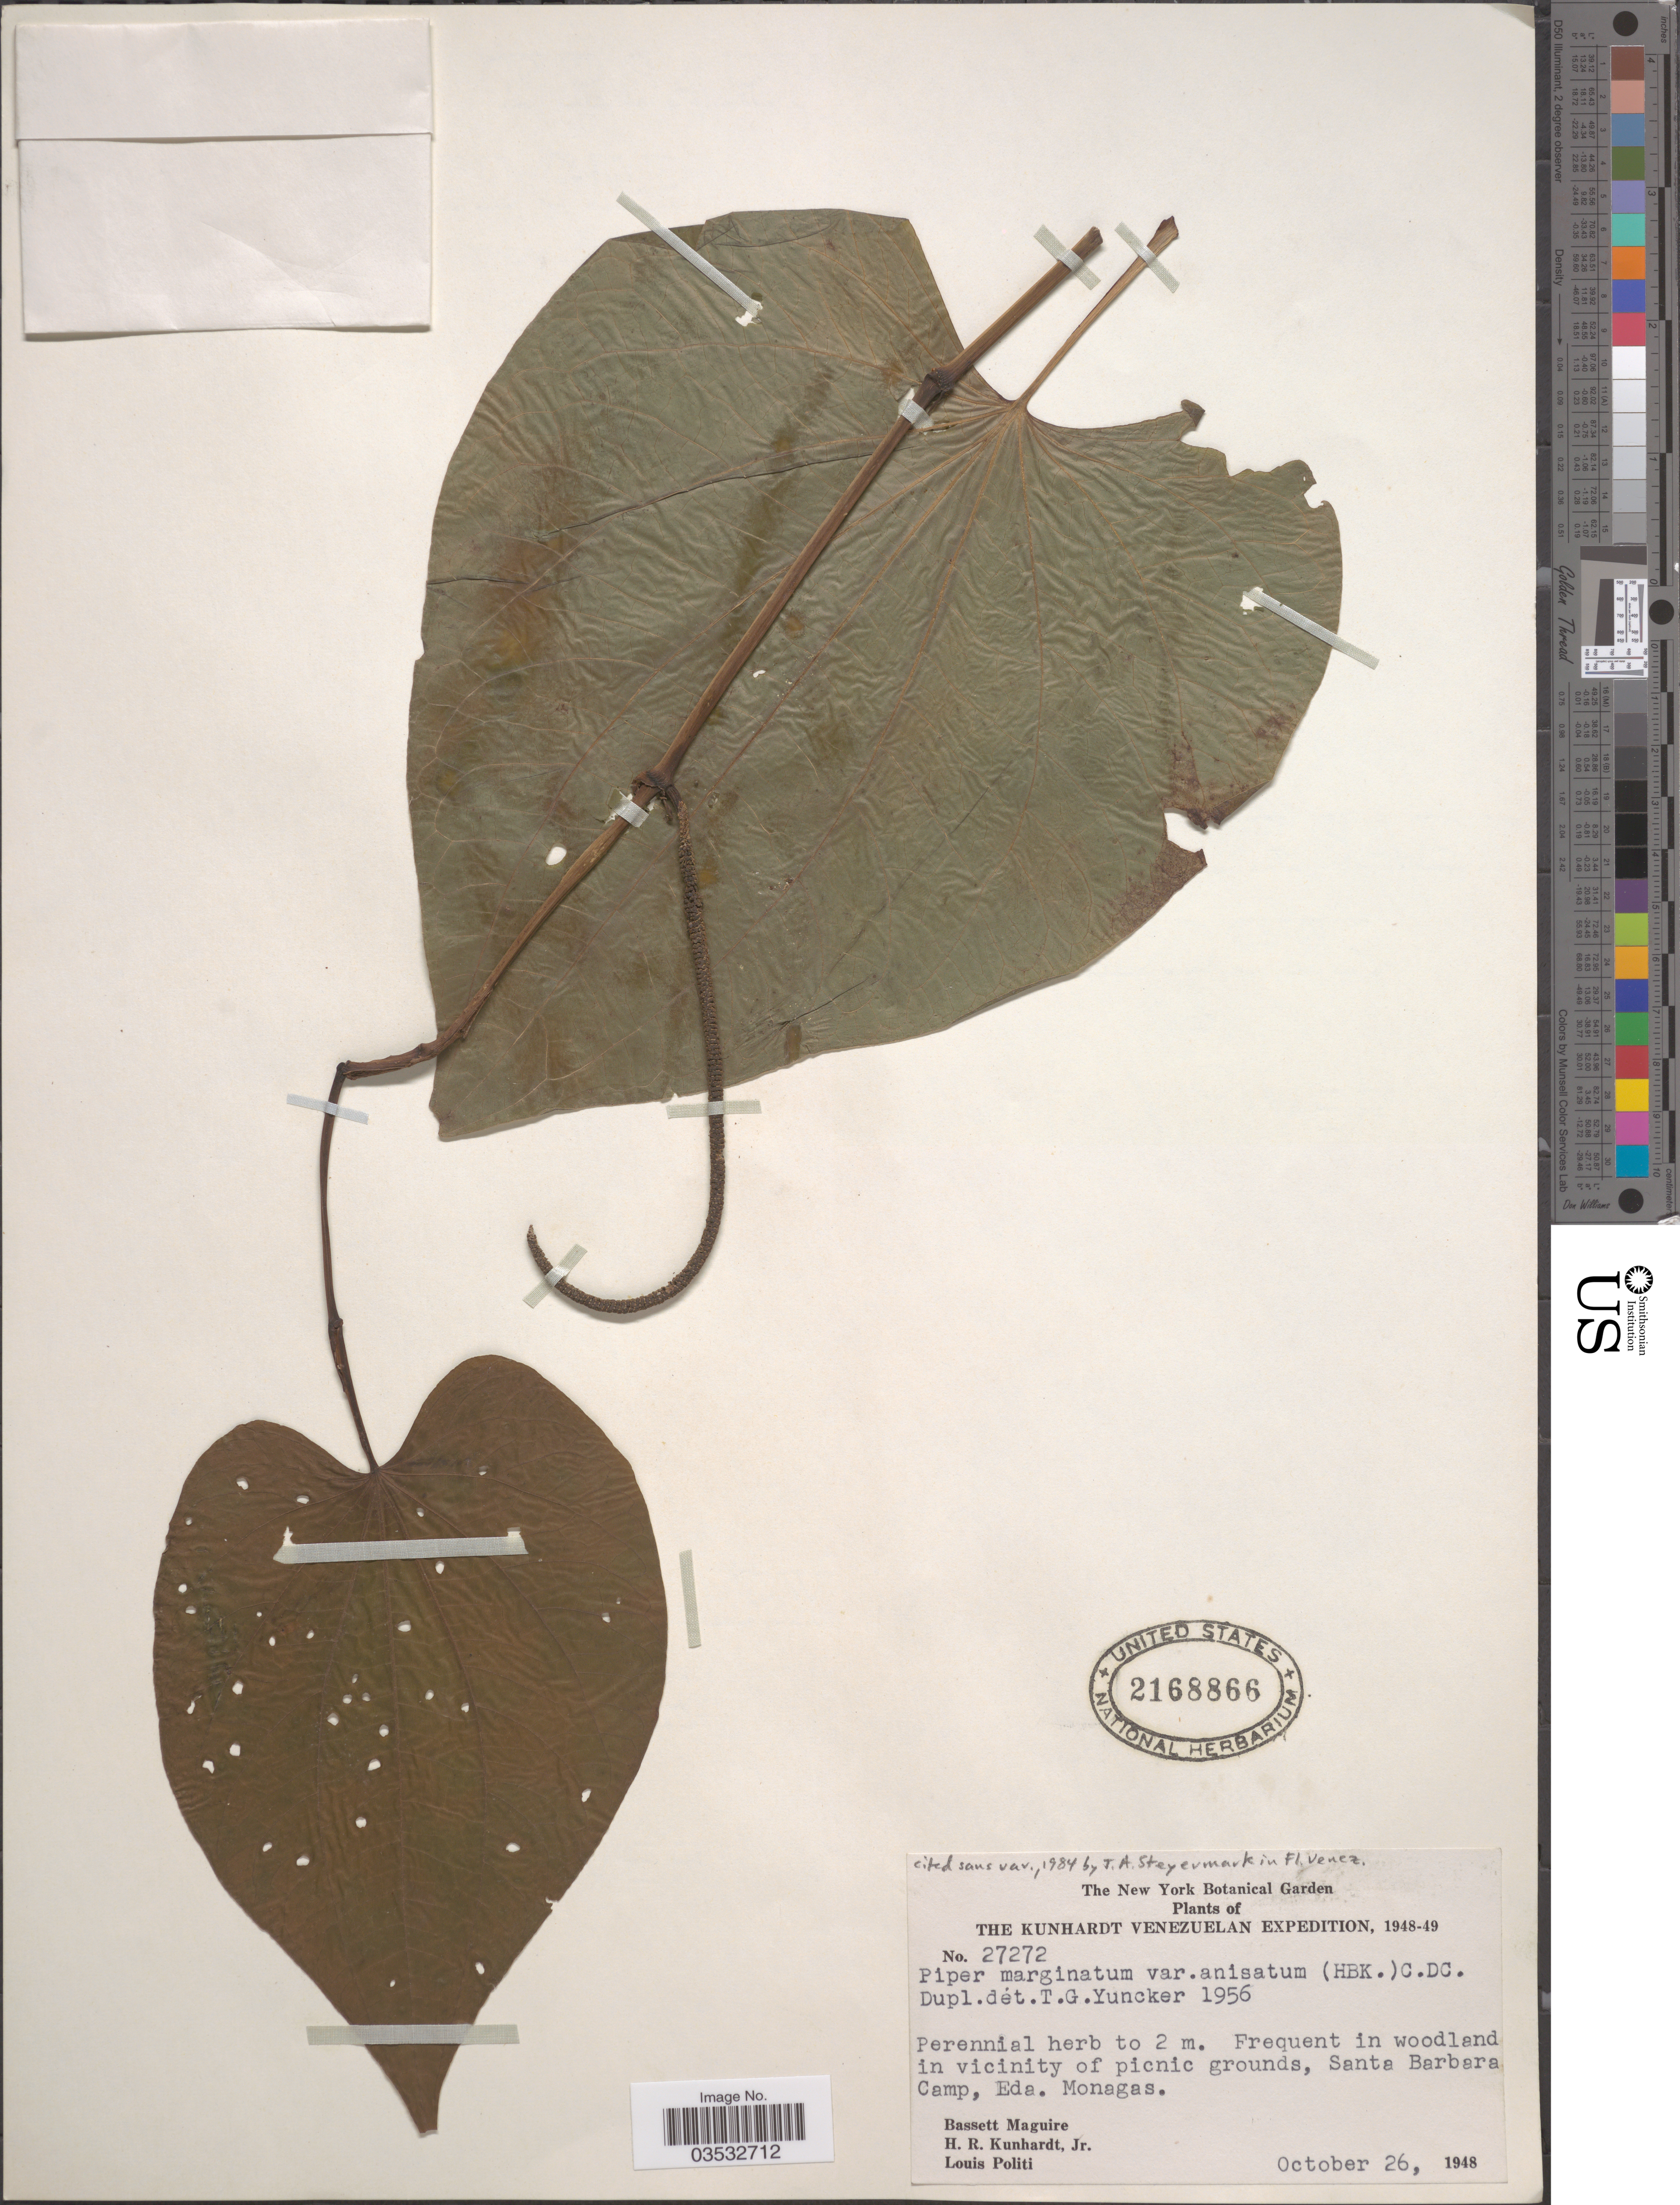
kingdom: Plantae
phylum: Tracheophyta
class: Magnoliopsida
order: Piperales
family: Piperaceae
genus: Piper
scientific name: Piper marginatum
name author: Jacq.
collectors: B. Maguire, H. Kunhardt & L. Politi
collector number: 27272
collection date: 1948-10-26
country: Venezuela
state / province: Monagas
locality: In vicinity of picnic grounds, Santa Barbara Camp.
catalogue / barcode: US 2168866